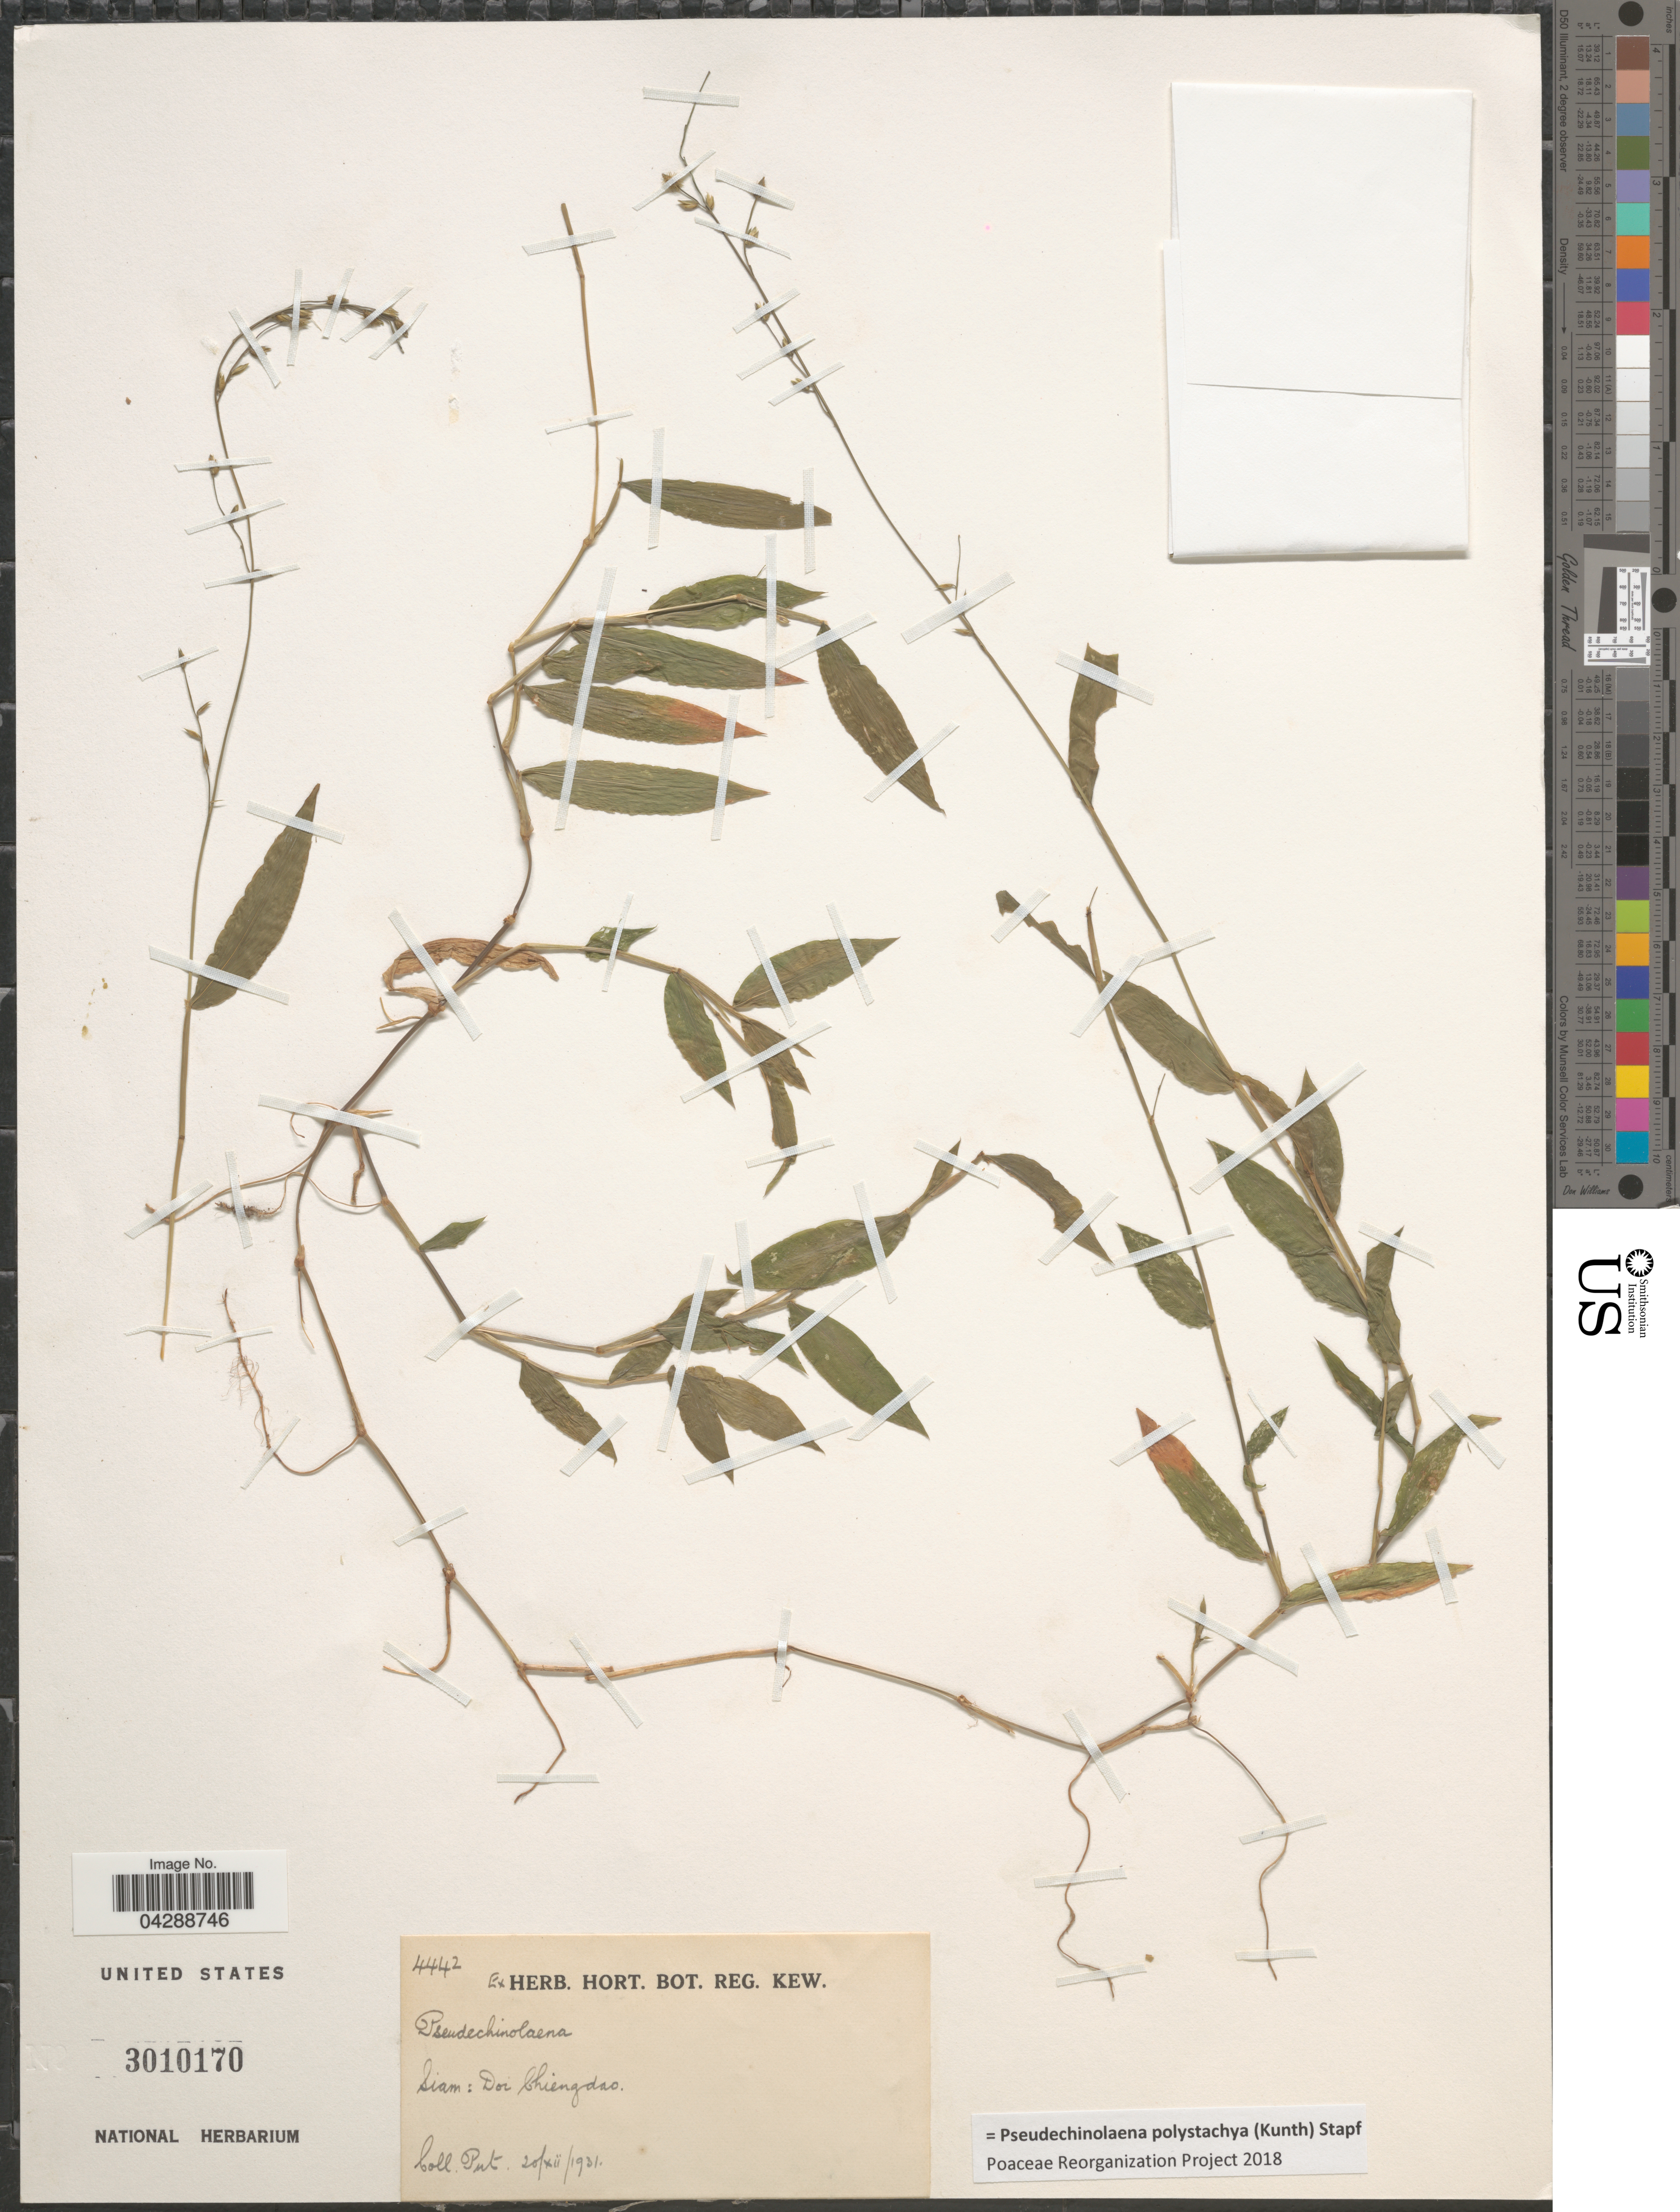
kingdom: Plantae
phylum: Tracheophyta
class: Liliopsida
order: Poales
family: Poaceae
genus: Pseudechinolaena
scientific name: Pseudechinolaena polystachya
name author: (Kunth) Stapf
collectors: -. Put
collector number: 4442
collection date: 1931-12-20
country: Thailand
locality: Siam: Dor Chiengdao.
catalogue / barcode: US 3010170